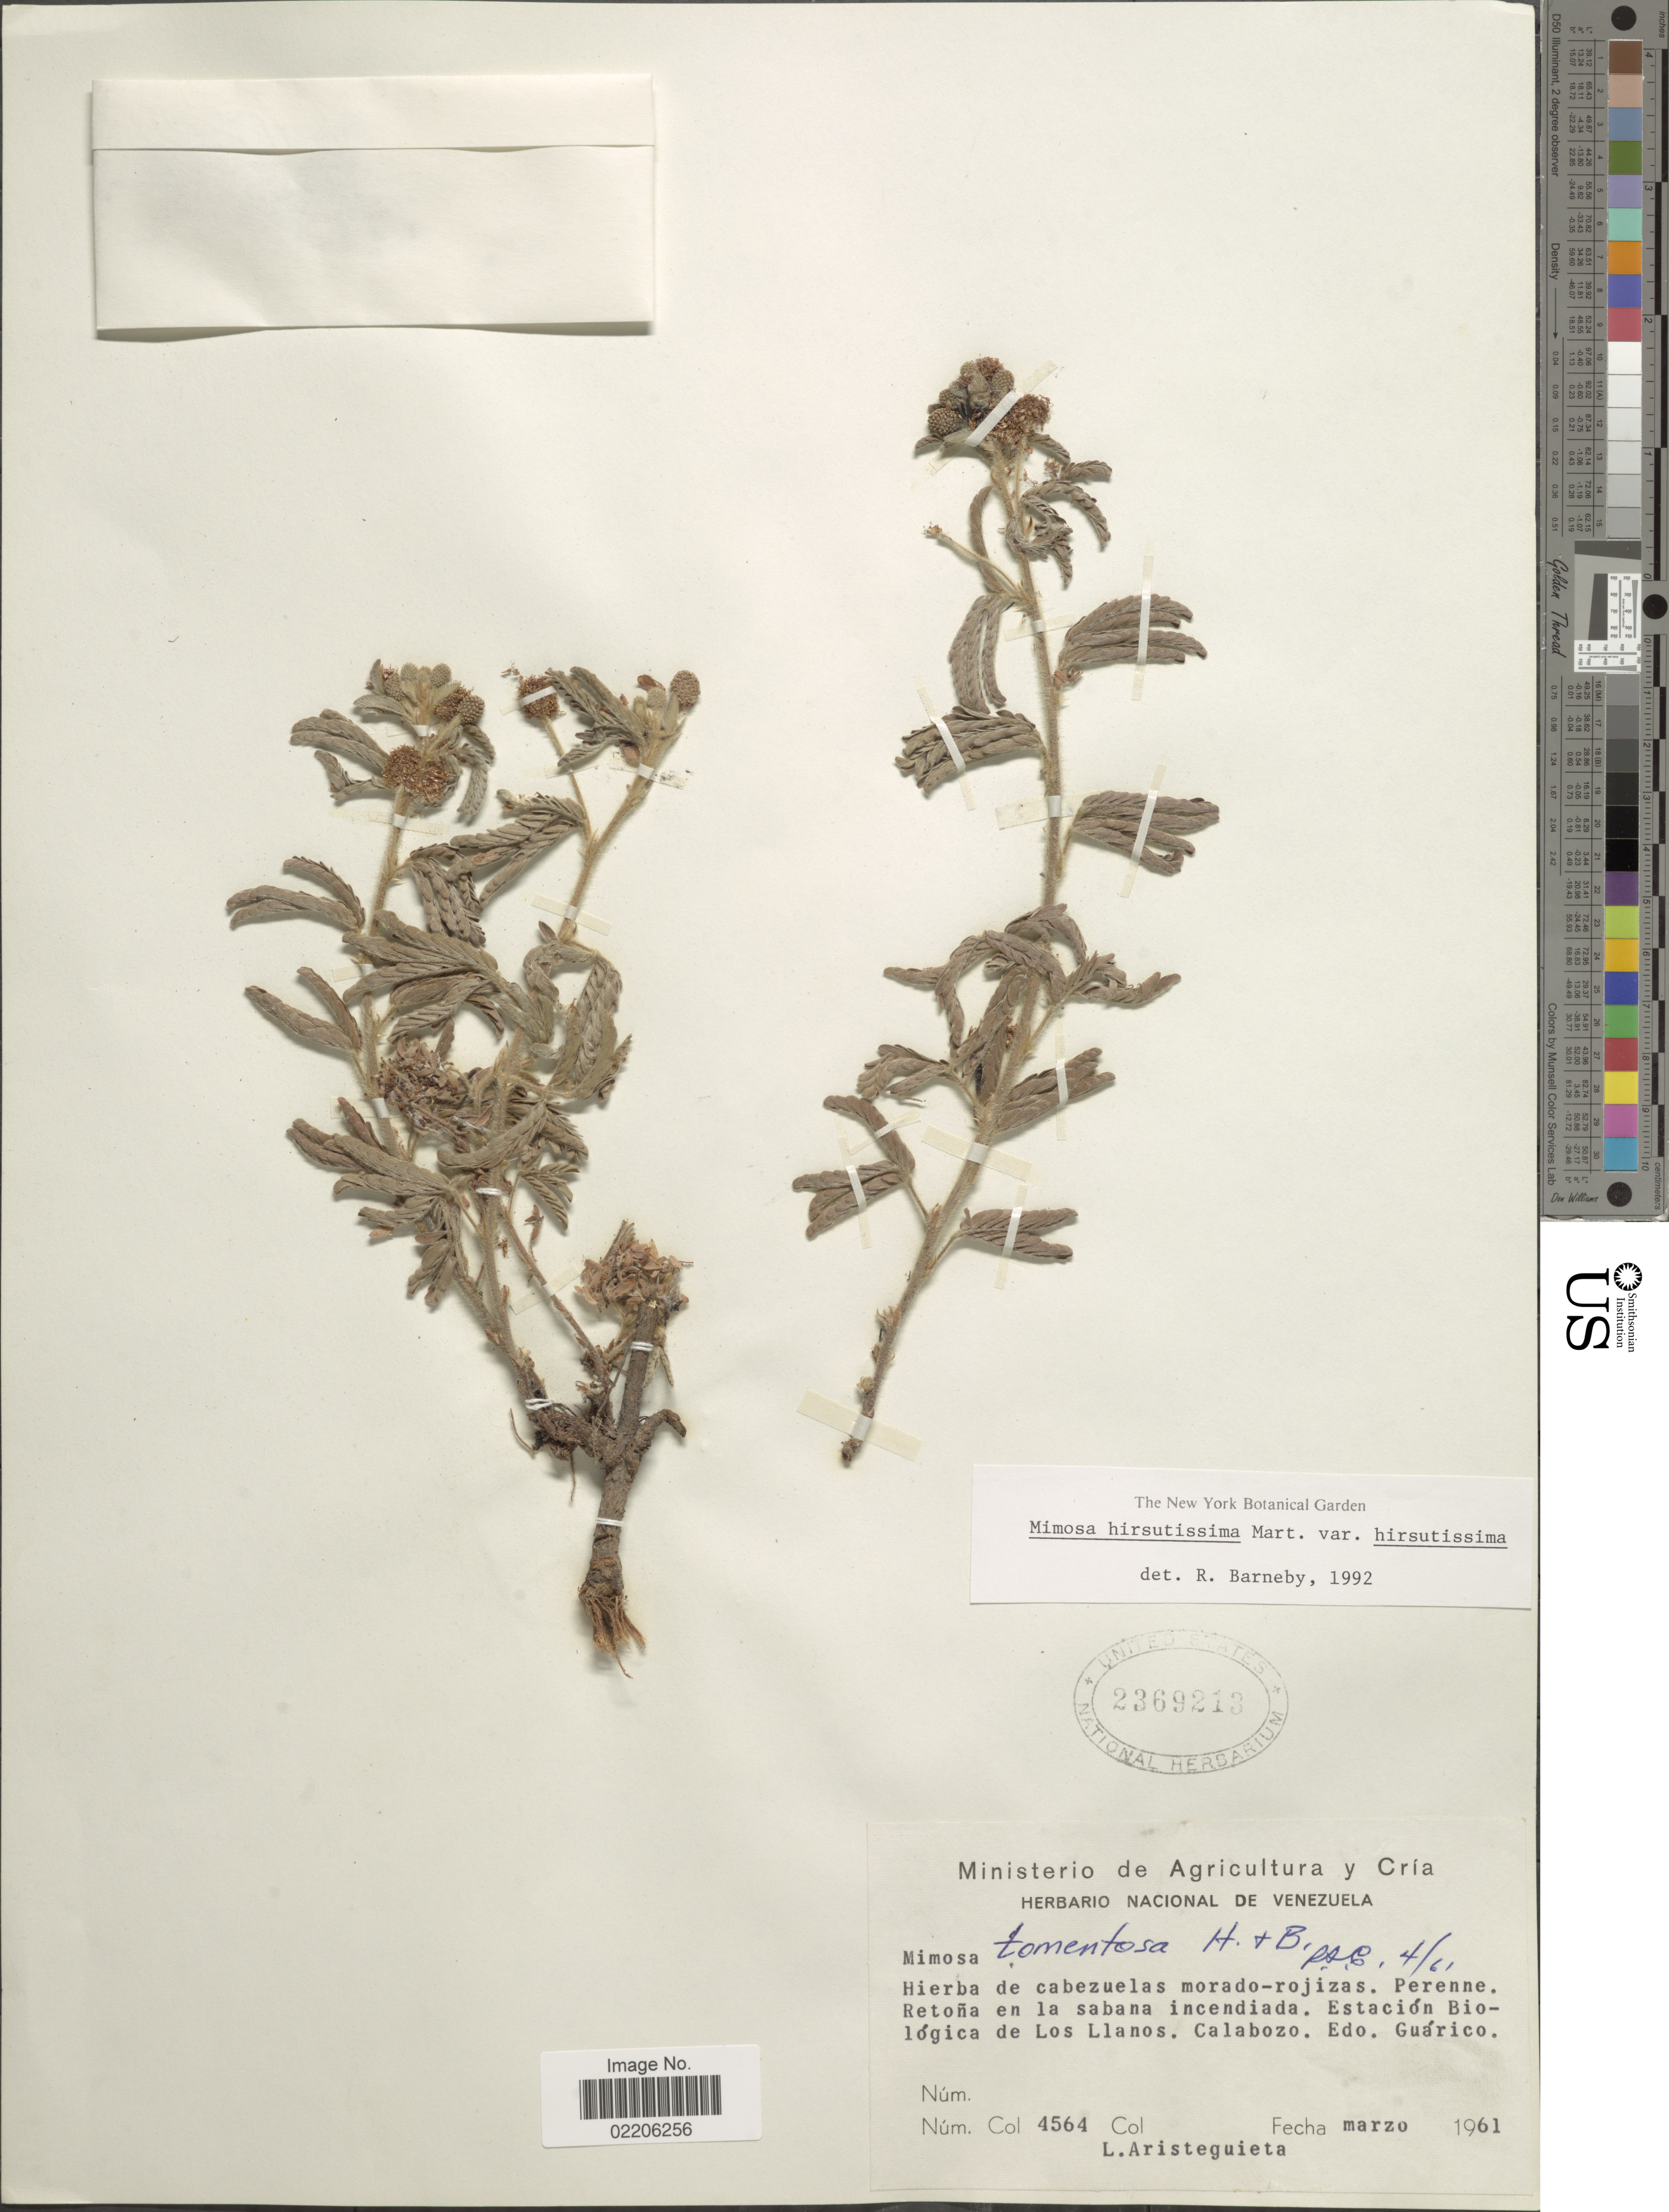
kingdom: Plantae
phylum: Tracheophyta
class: Magnoliopsida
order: Fabales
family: Fabaceae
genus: Mimosa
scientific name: Mimosa hirsutissima var. hirsutissima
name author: Mart.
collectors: L. Aristeguieta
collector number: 4564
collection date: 1961-03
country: Venezuela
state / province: Guárico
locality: Hierba de cabezuelas morado-rojizas. Perenne Retona en la sabana incendiada. Estacion Biologica de Los Llanos. Calabozo.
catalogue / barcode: US 2369213